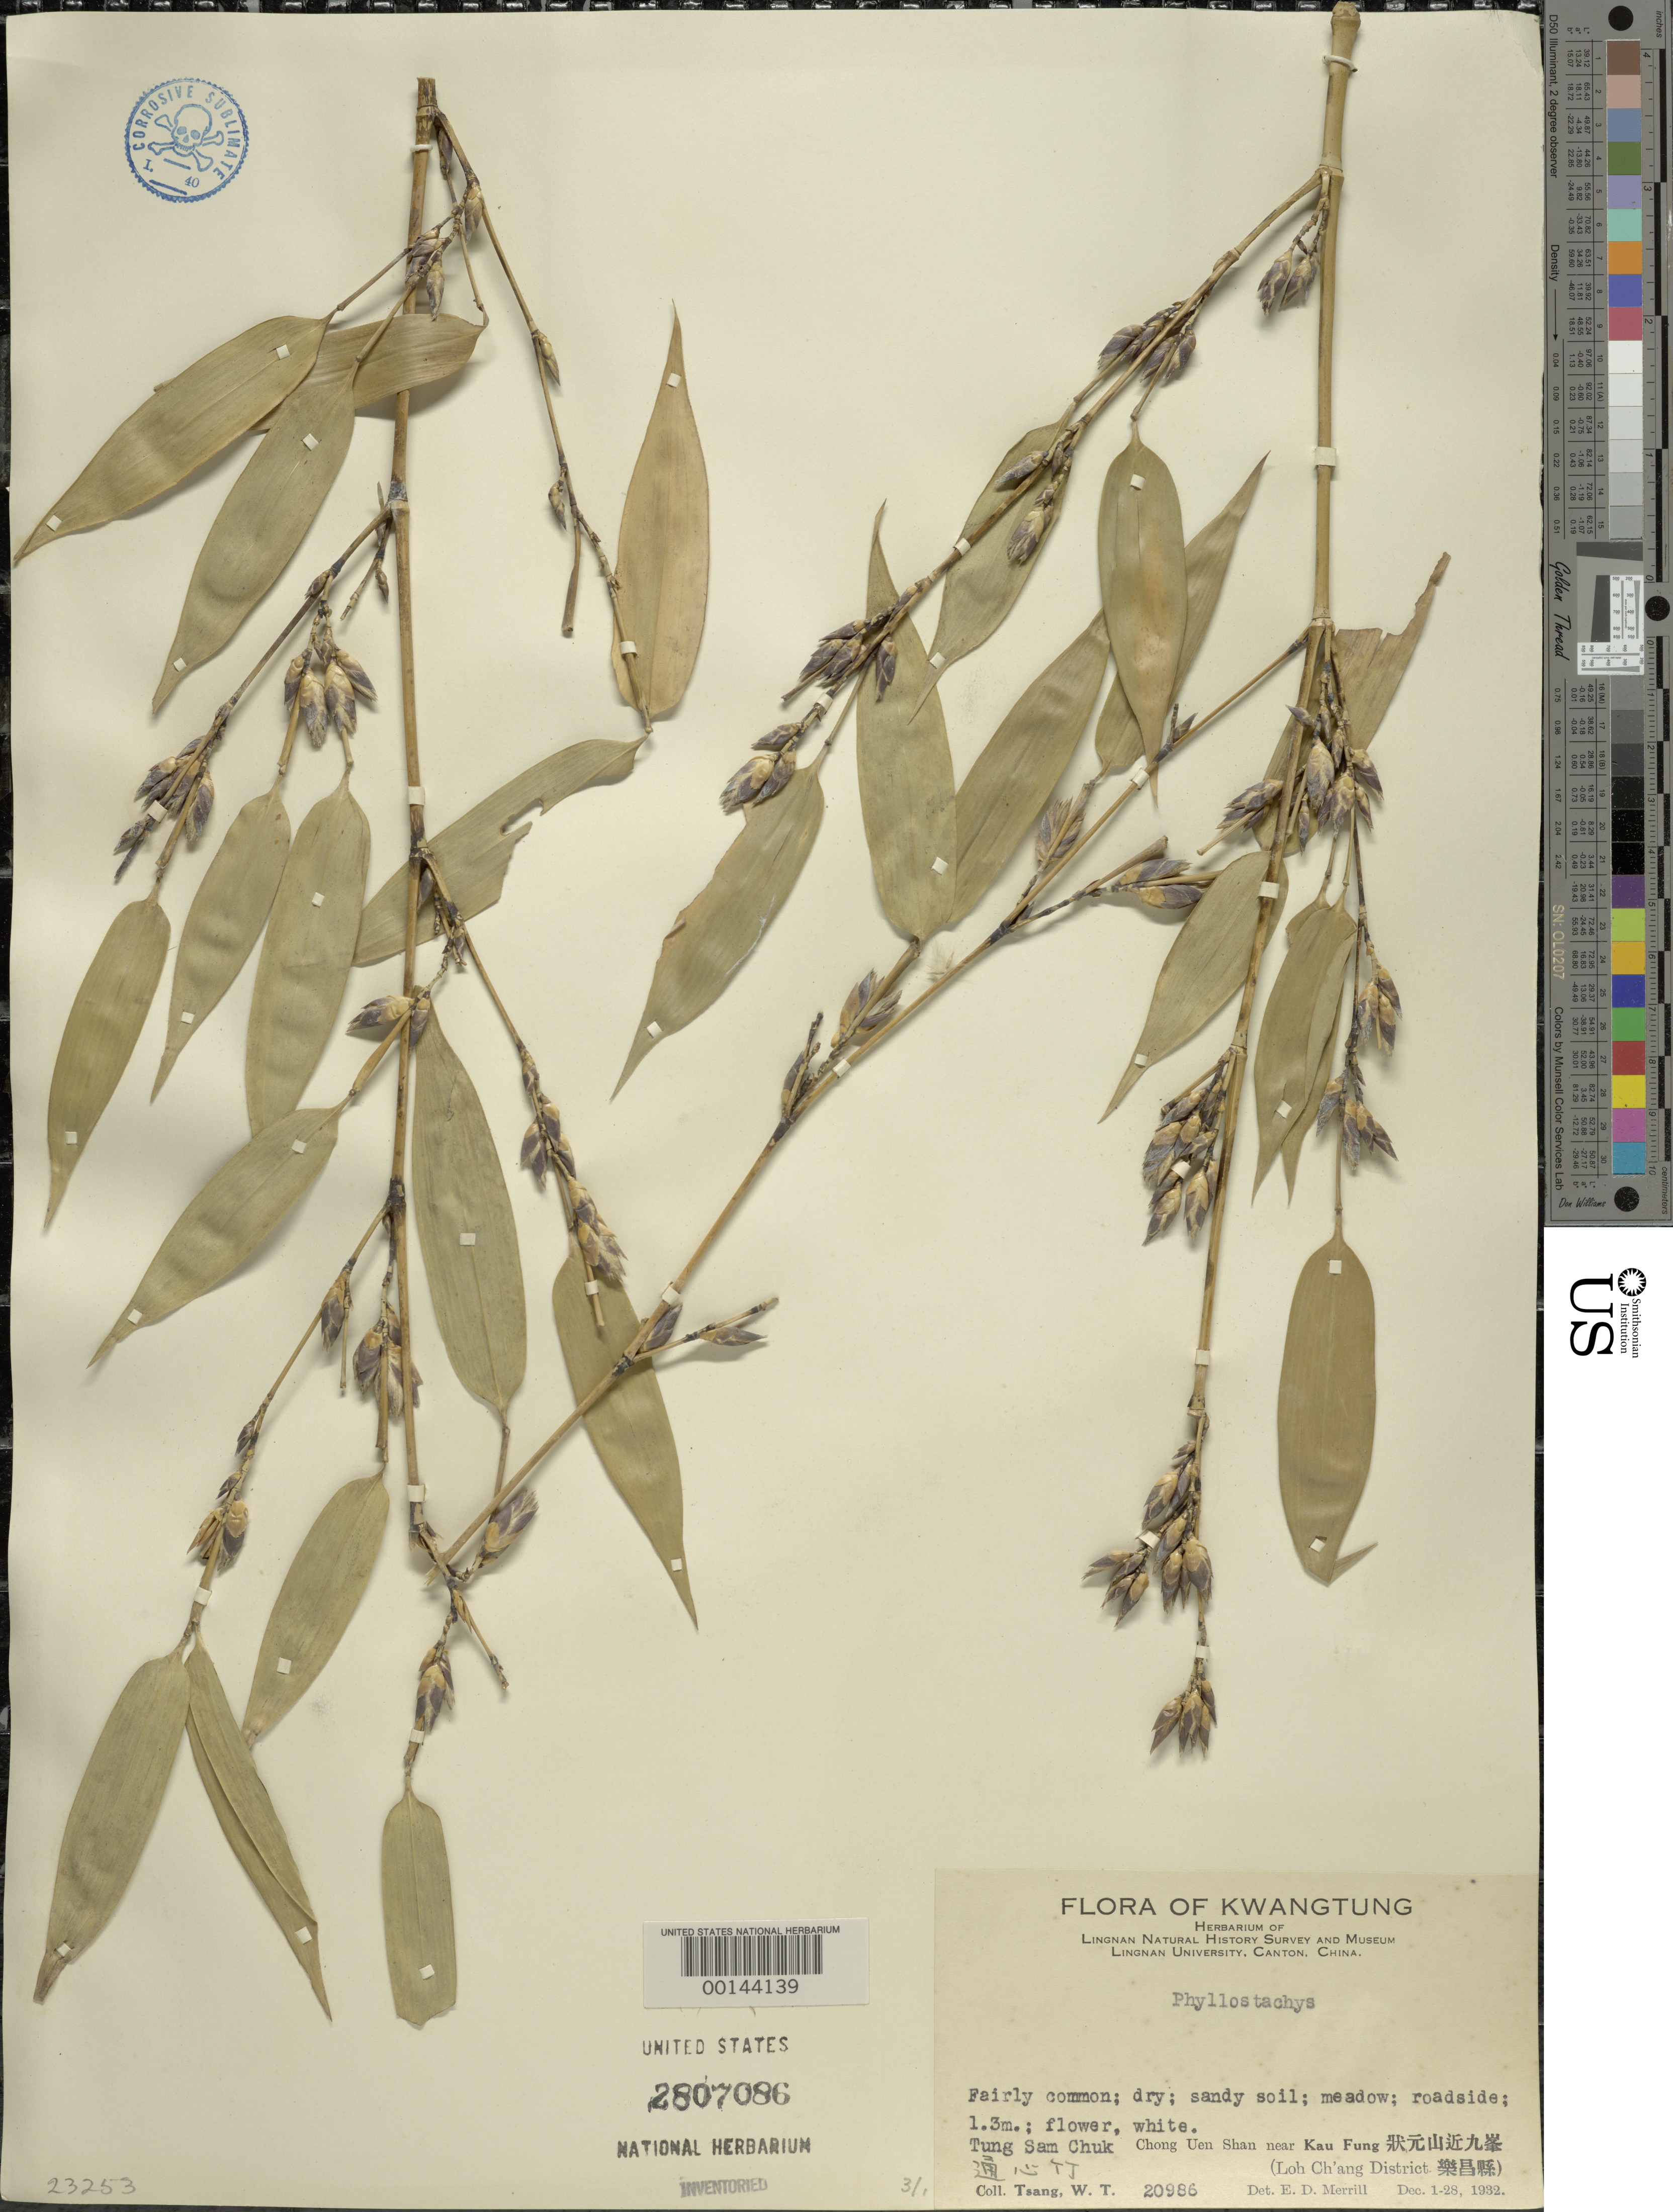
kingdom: Plantae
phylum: Tracheophyta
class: Liliopsida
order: Poales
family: Poaceae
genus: Phyllostachys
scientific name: Phyllostachys sp.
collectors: W. T. Tsang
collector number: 20986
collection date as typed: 01 Dec 1932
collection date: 1932-12-01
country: China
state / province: Guangdong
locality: Loh ch'ang, kau fong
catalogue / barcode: US 2807086